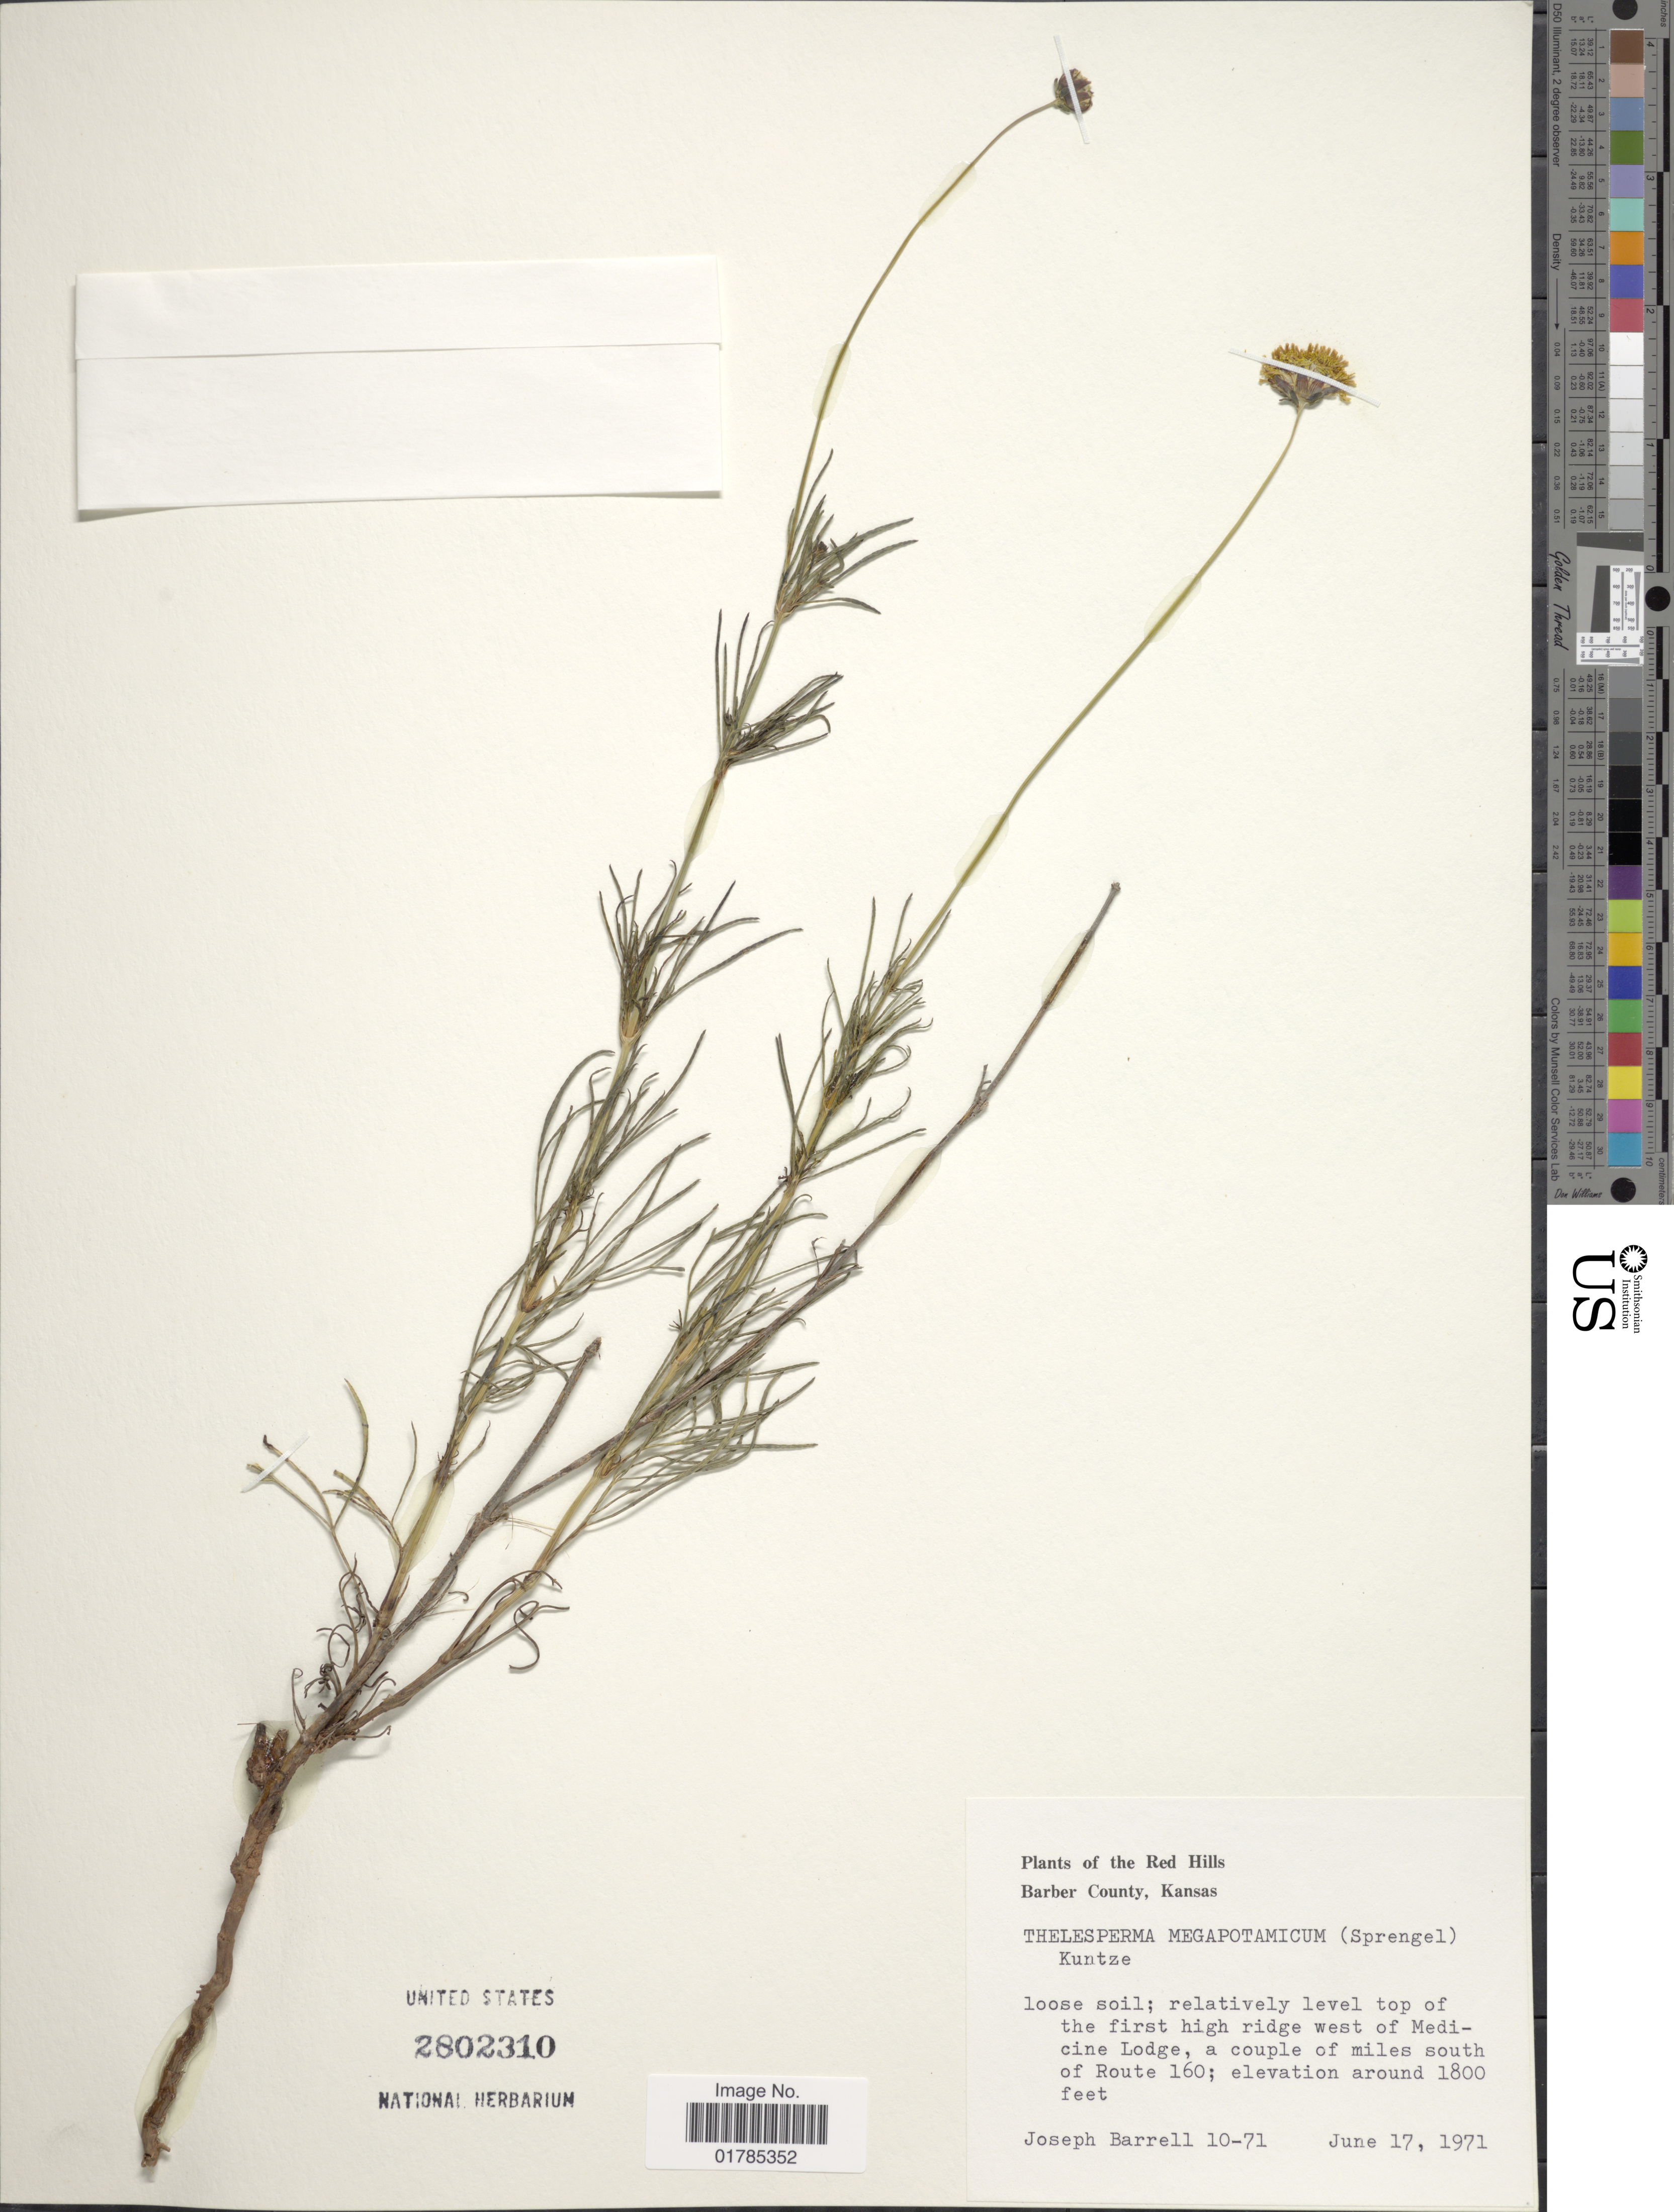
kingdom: Plantae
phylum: Tracheophyta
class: Magnoliopsida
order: Asterales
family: Asteraceae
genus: Thelesperma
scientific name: Thelesperma megapotamicum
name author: (Spreng.) Herter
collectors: J. Barrell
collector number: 10-71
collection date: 1971-06-17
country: United States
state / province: Kansas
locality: Red Hills, Barber County, West of Medicine Lodge, a couple of miles south of route 160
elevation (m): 549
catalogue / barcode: US 2802310